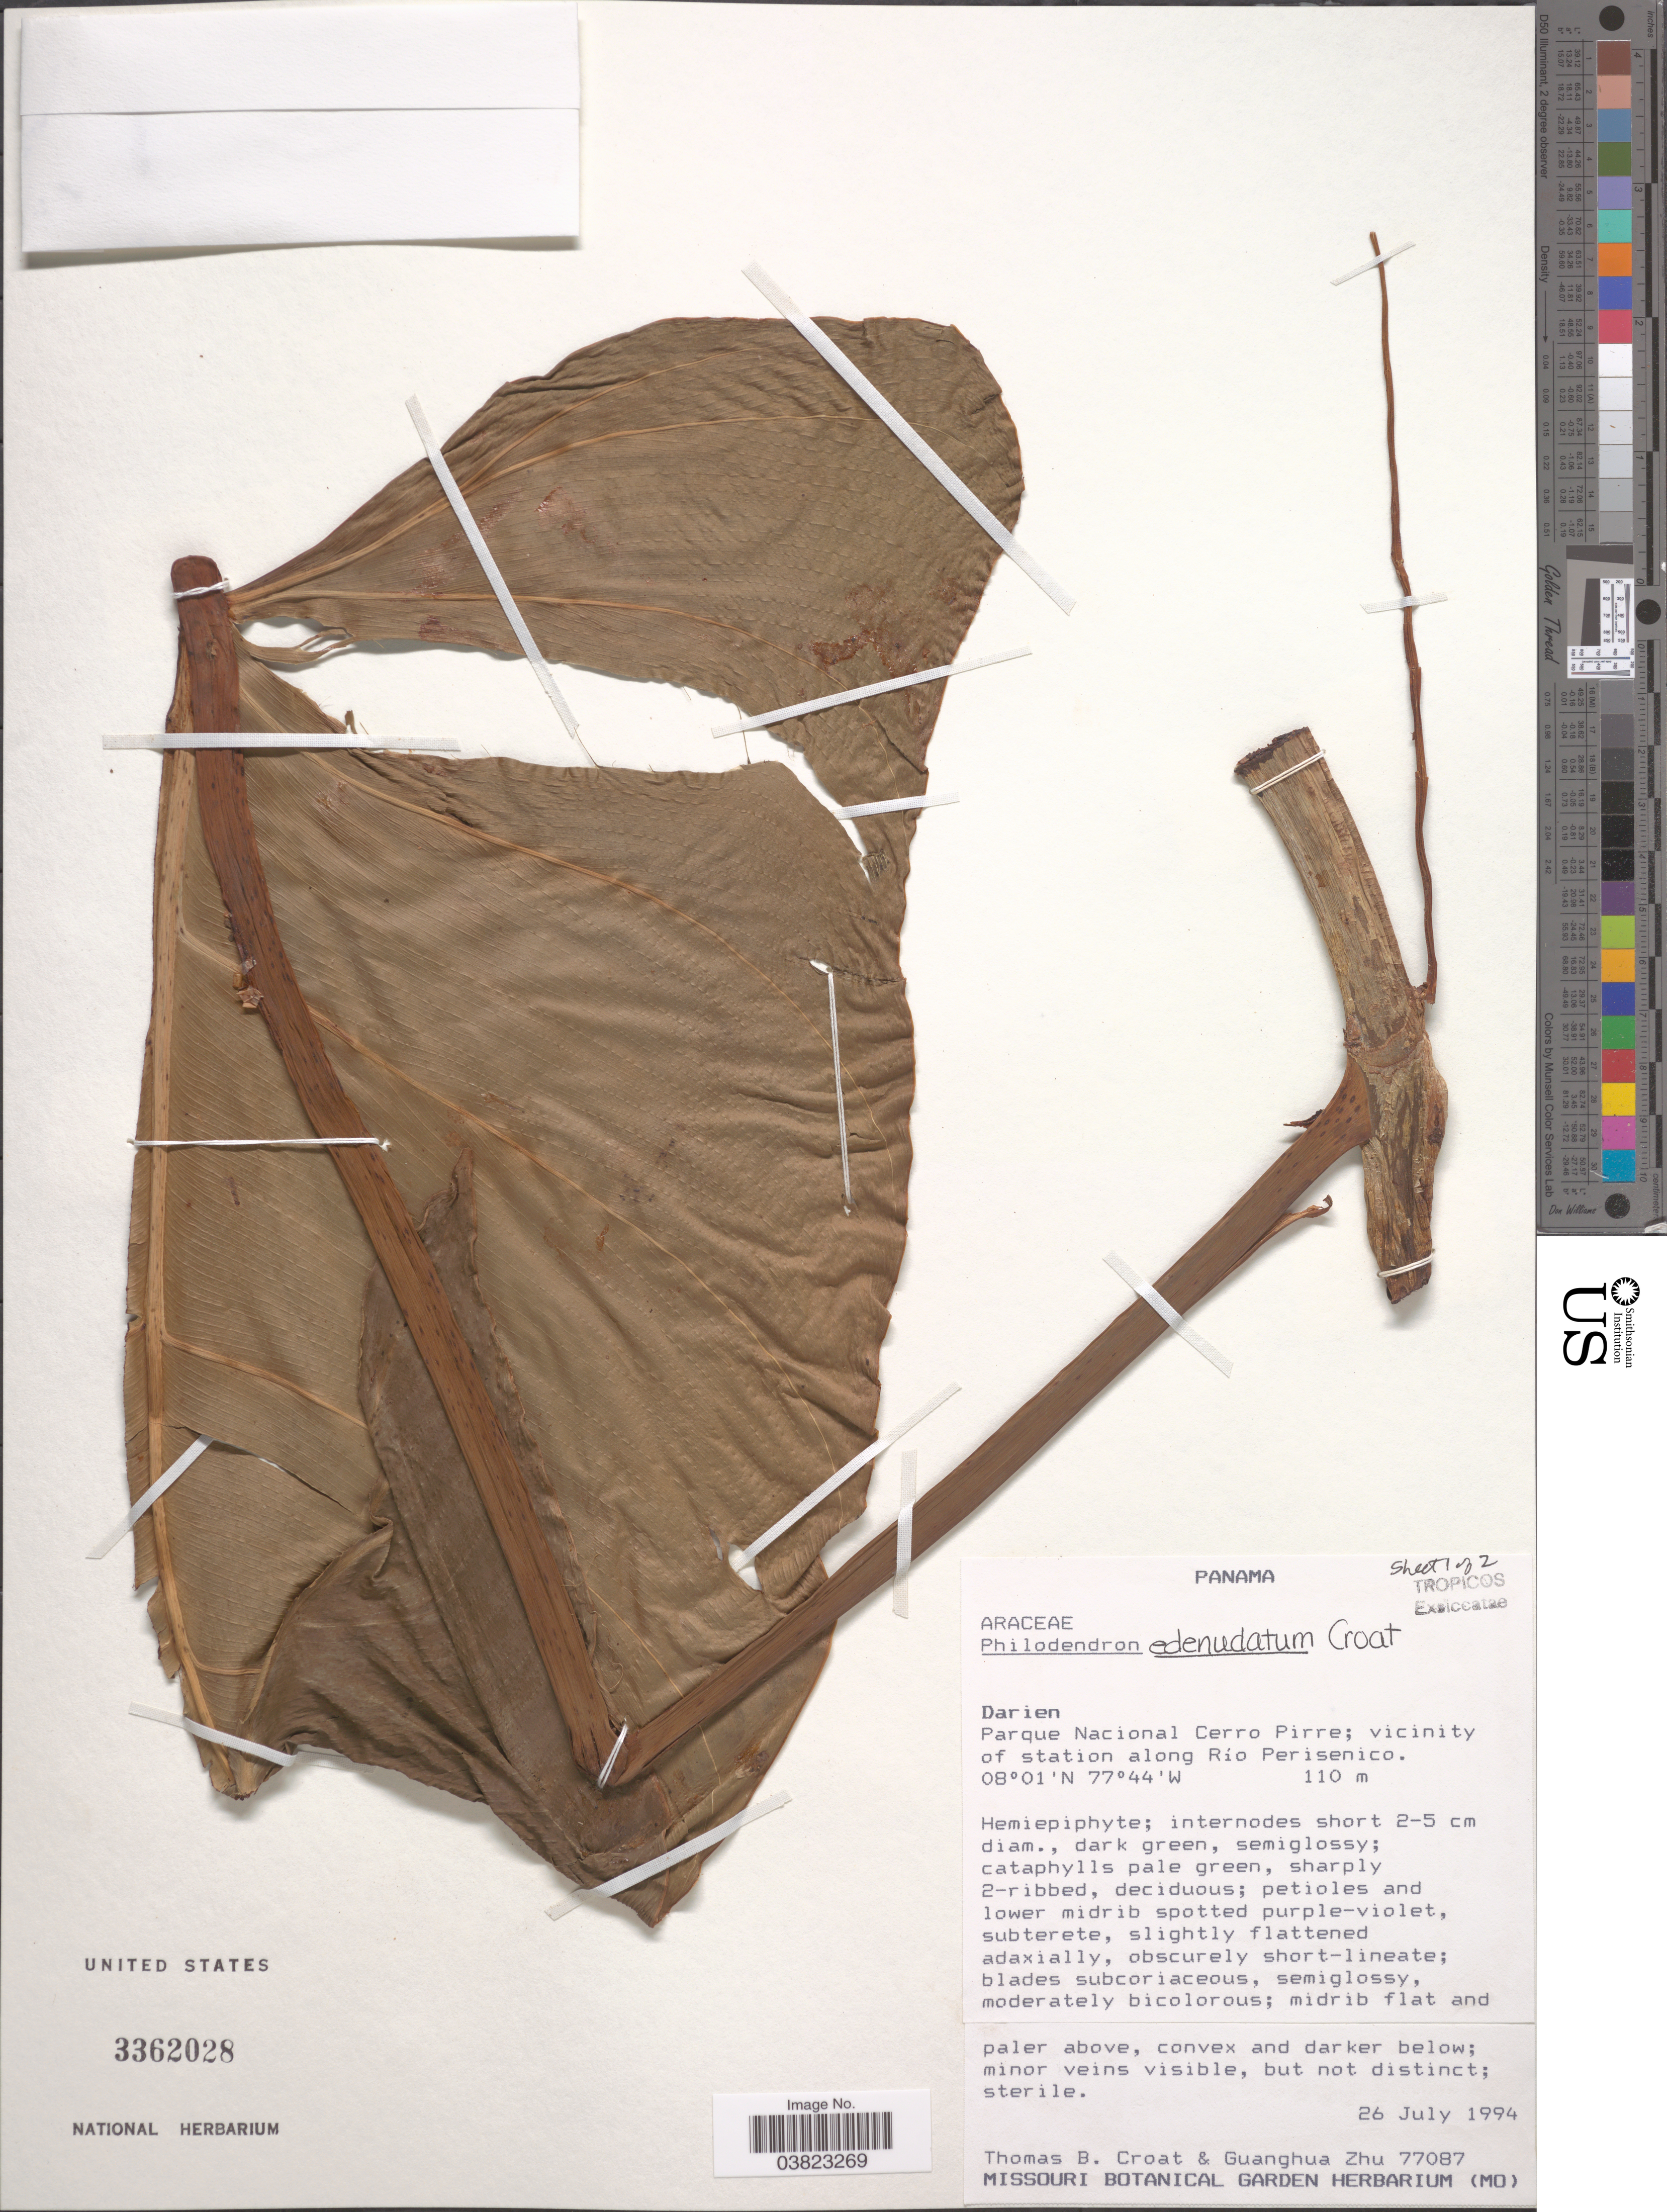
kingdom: Plantae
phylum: Tracheophyta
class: Liliopsida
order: Alismatales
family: Araceae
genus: Philodendron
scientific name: Philodendron edenudatum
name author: Croat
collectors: T. B. Croat & Zhu Guanghua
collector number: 77087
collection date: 1994-07-26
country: Panama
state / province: Darien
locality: Parque Nacional Cerro Pirre; vicinity of station along Río Perisenico.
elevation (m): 110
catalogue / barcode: US 3362028